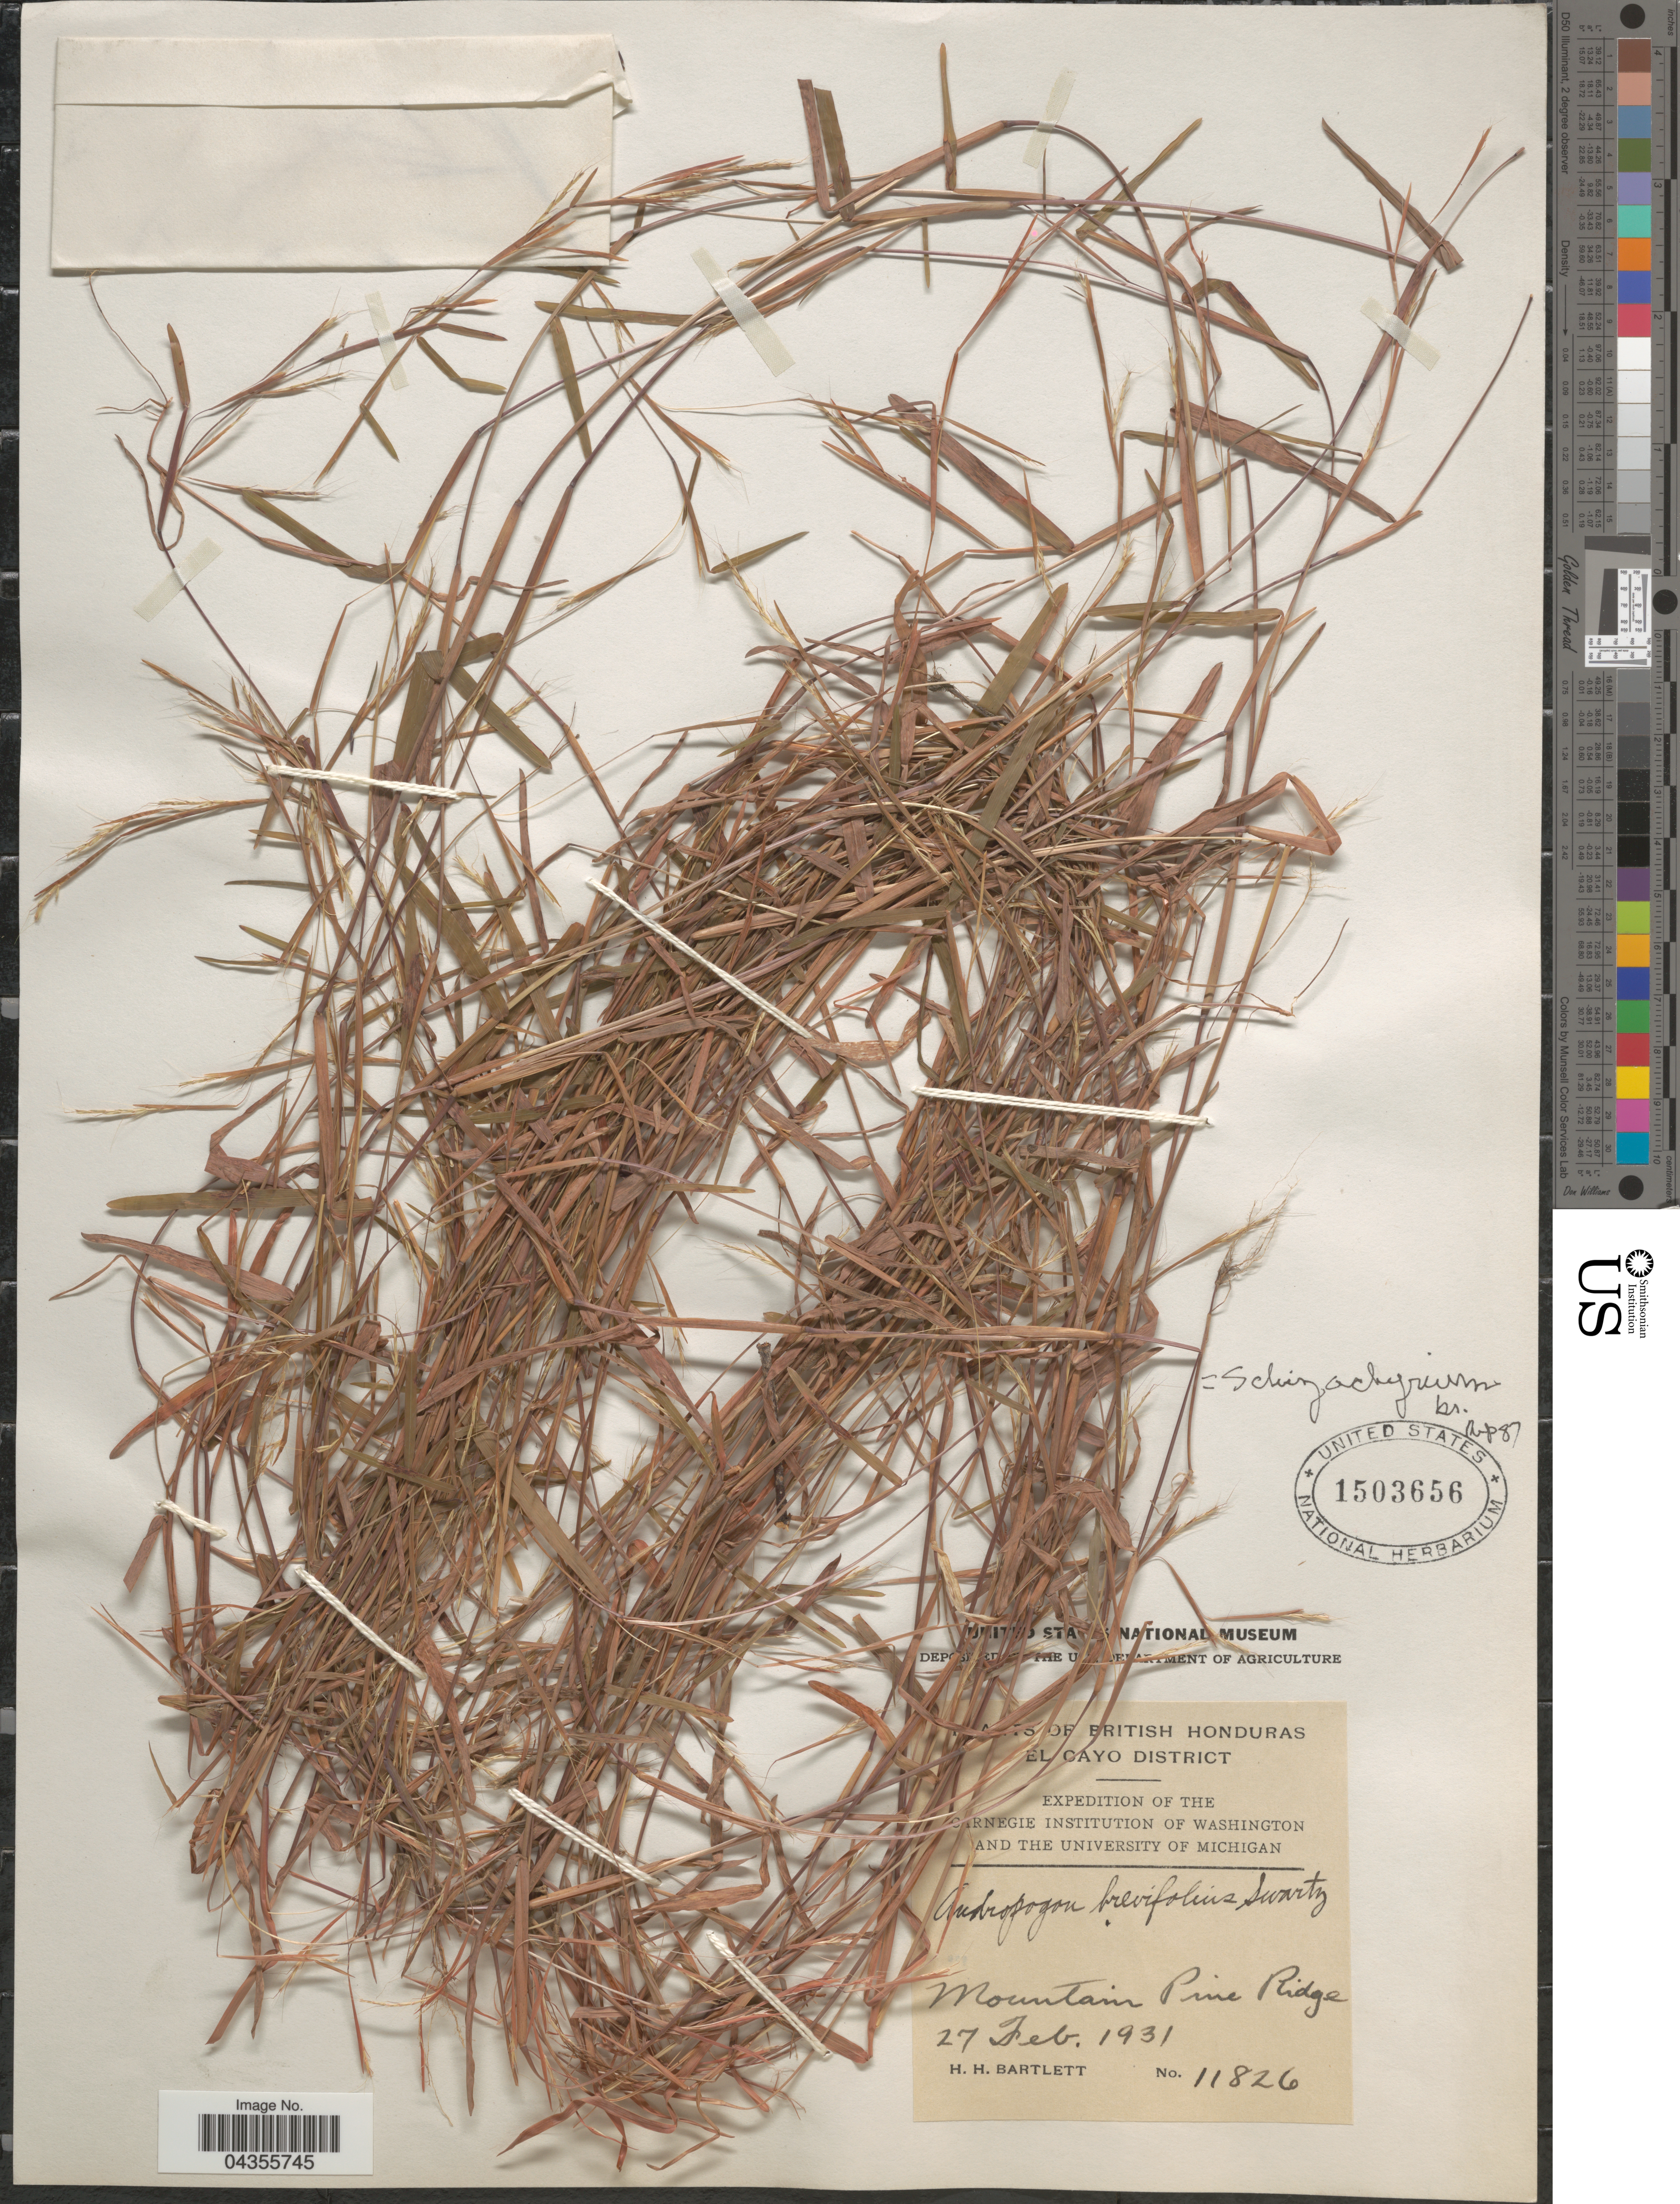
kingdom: Plantae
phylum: Tracheophyta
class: Liliopsida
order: Poales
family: Poaceae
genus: Schizachyrium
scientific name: Schizachyrium brevifolium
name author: (Sw.) Nees ex Büse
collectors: H. H. Bartlett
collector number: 11826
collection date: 1931-02-27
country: Belize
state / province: Cayo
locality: British Honduras. El Cayo District. Mountain Pine Ridge.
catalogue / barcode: US 1503656